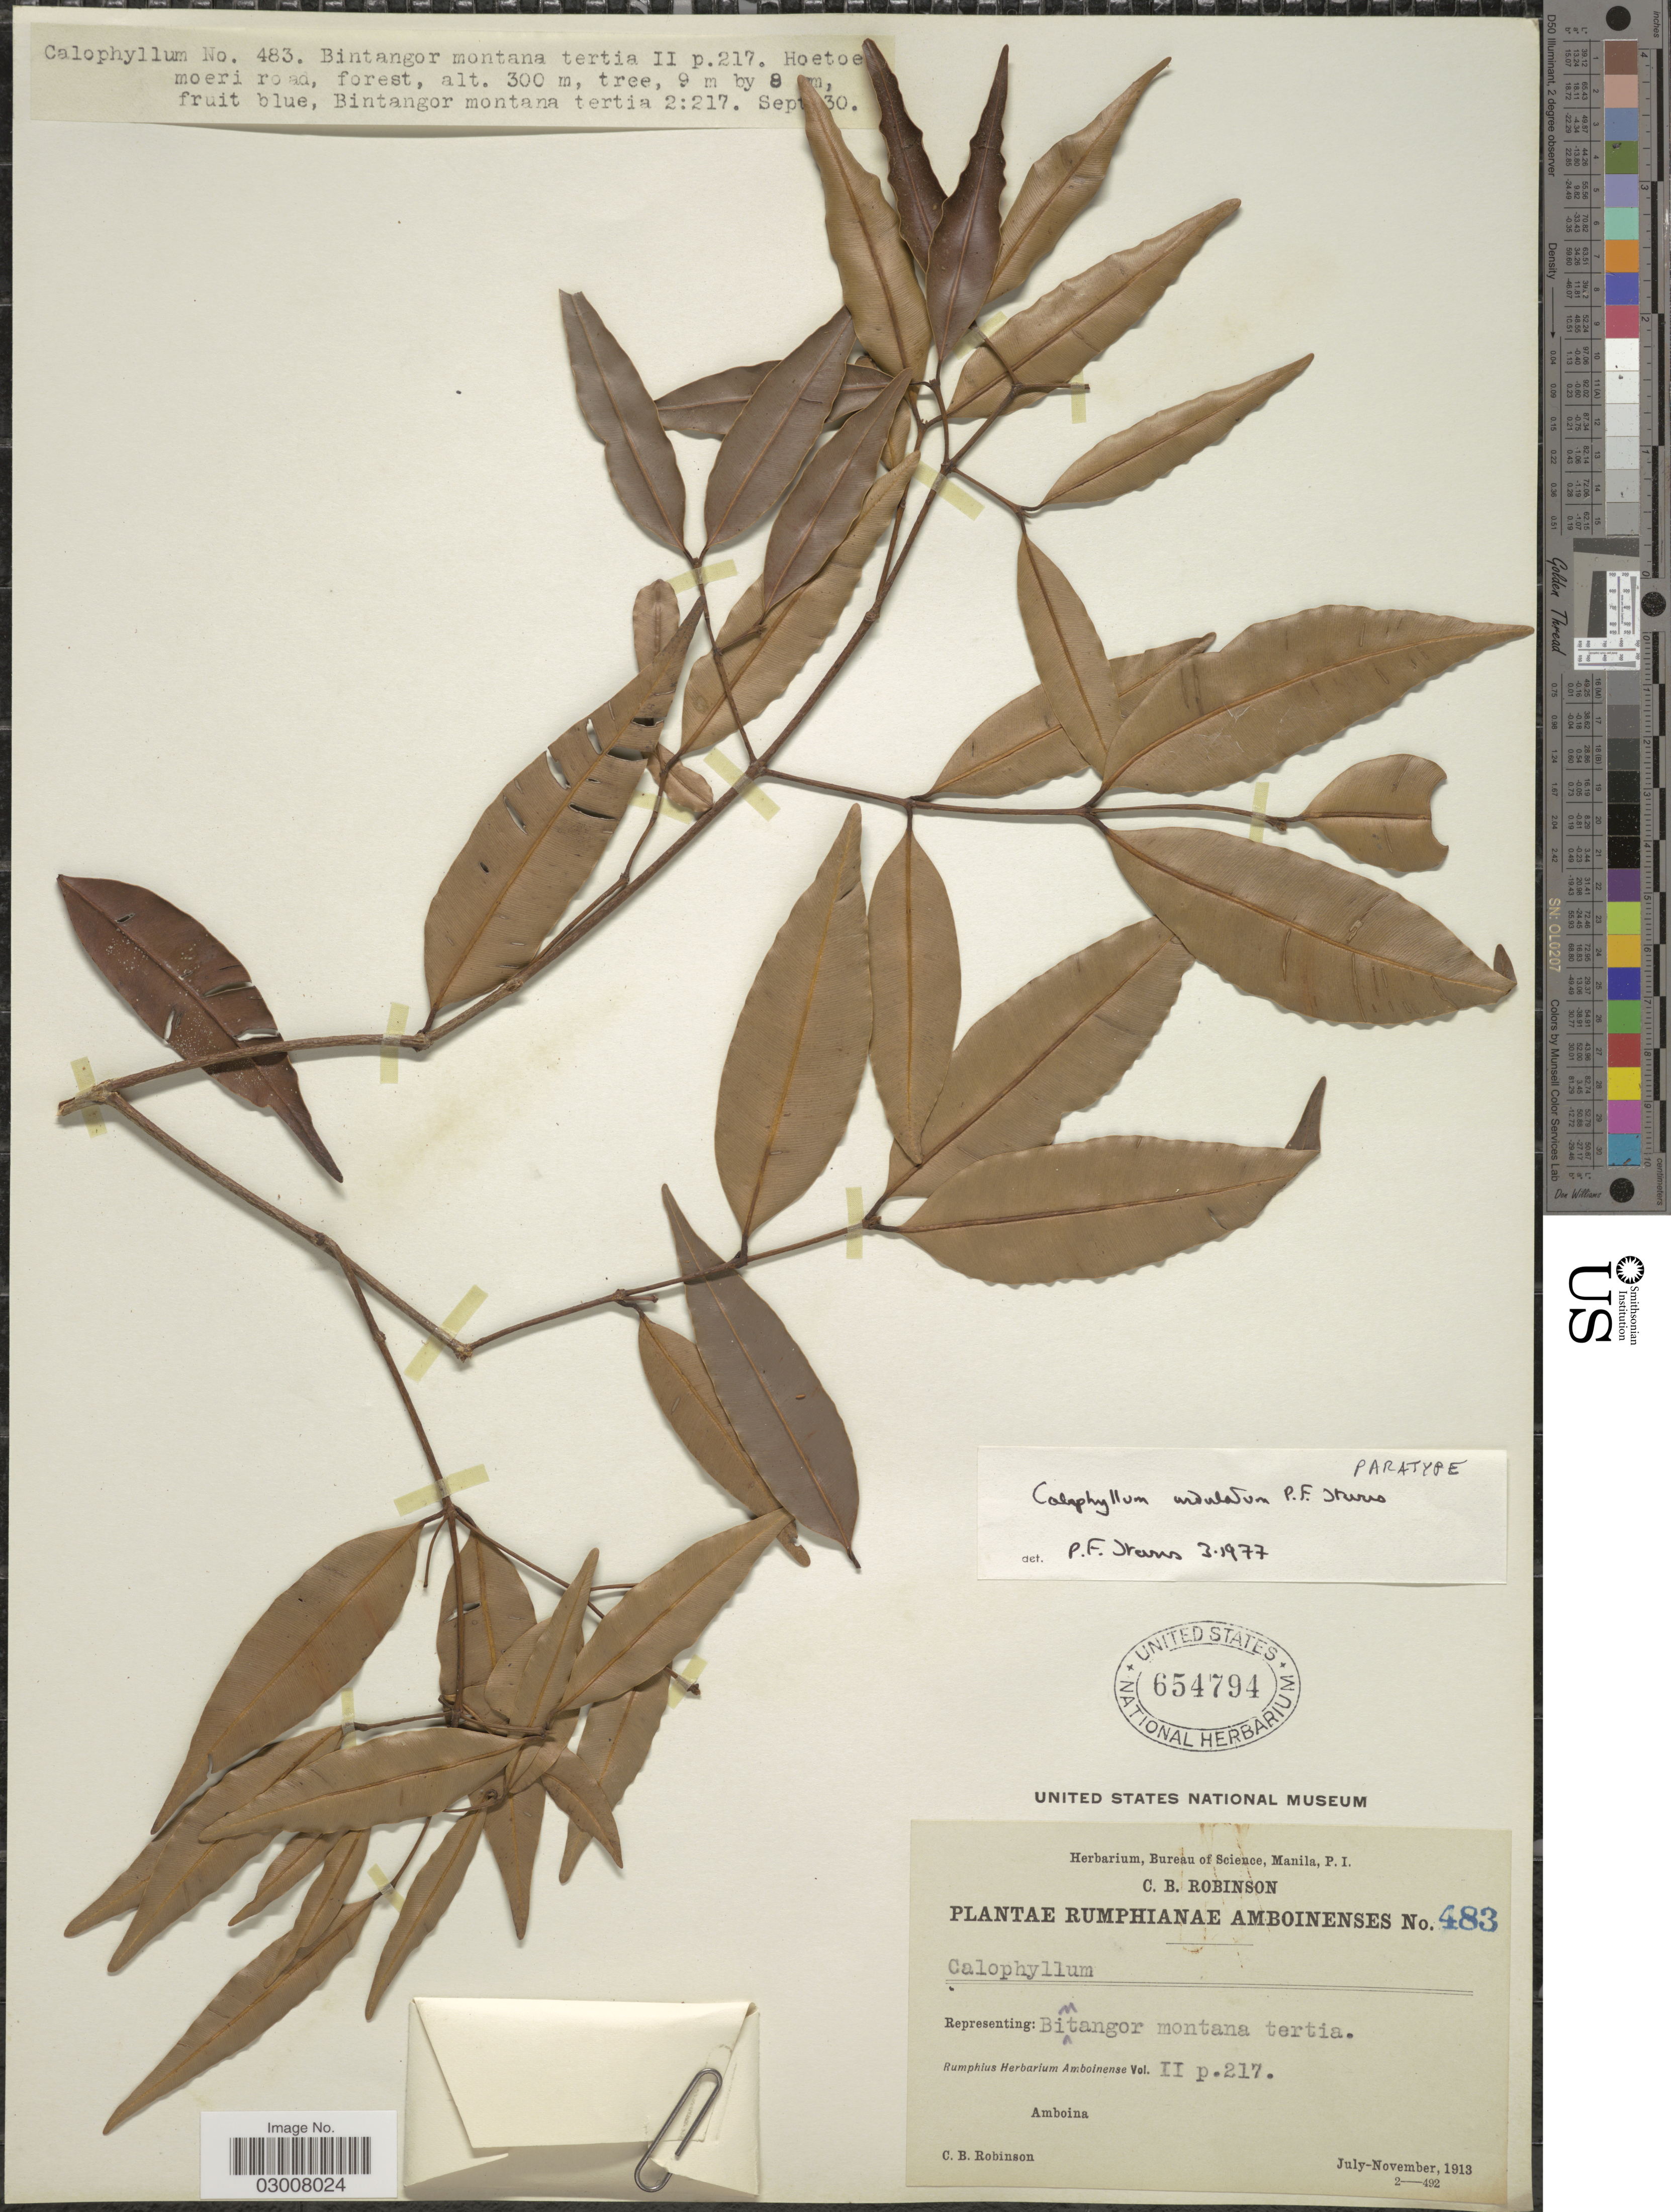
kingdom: Plantae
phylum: Tracheophyta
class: Magnoliopsida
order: Malpighiales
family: Calophyllaceae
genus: Calophyllum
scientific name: Calophyllum undulatum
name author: P.F. Stevens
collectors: C. Robinson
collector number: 483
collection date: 1913-07/1913-11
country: Indonesia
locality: Amboina.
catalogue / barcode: US 654794